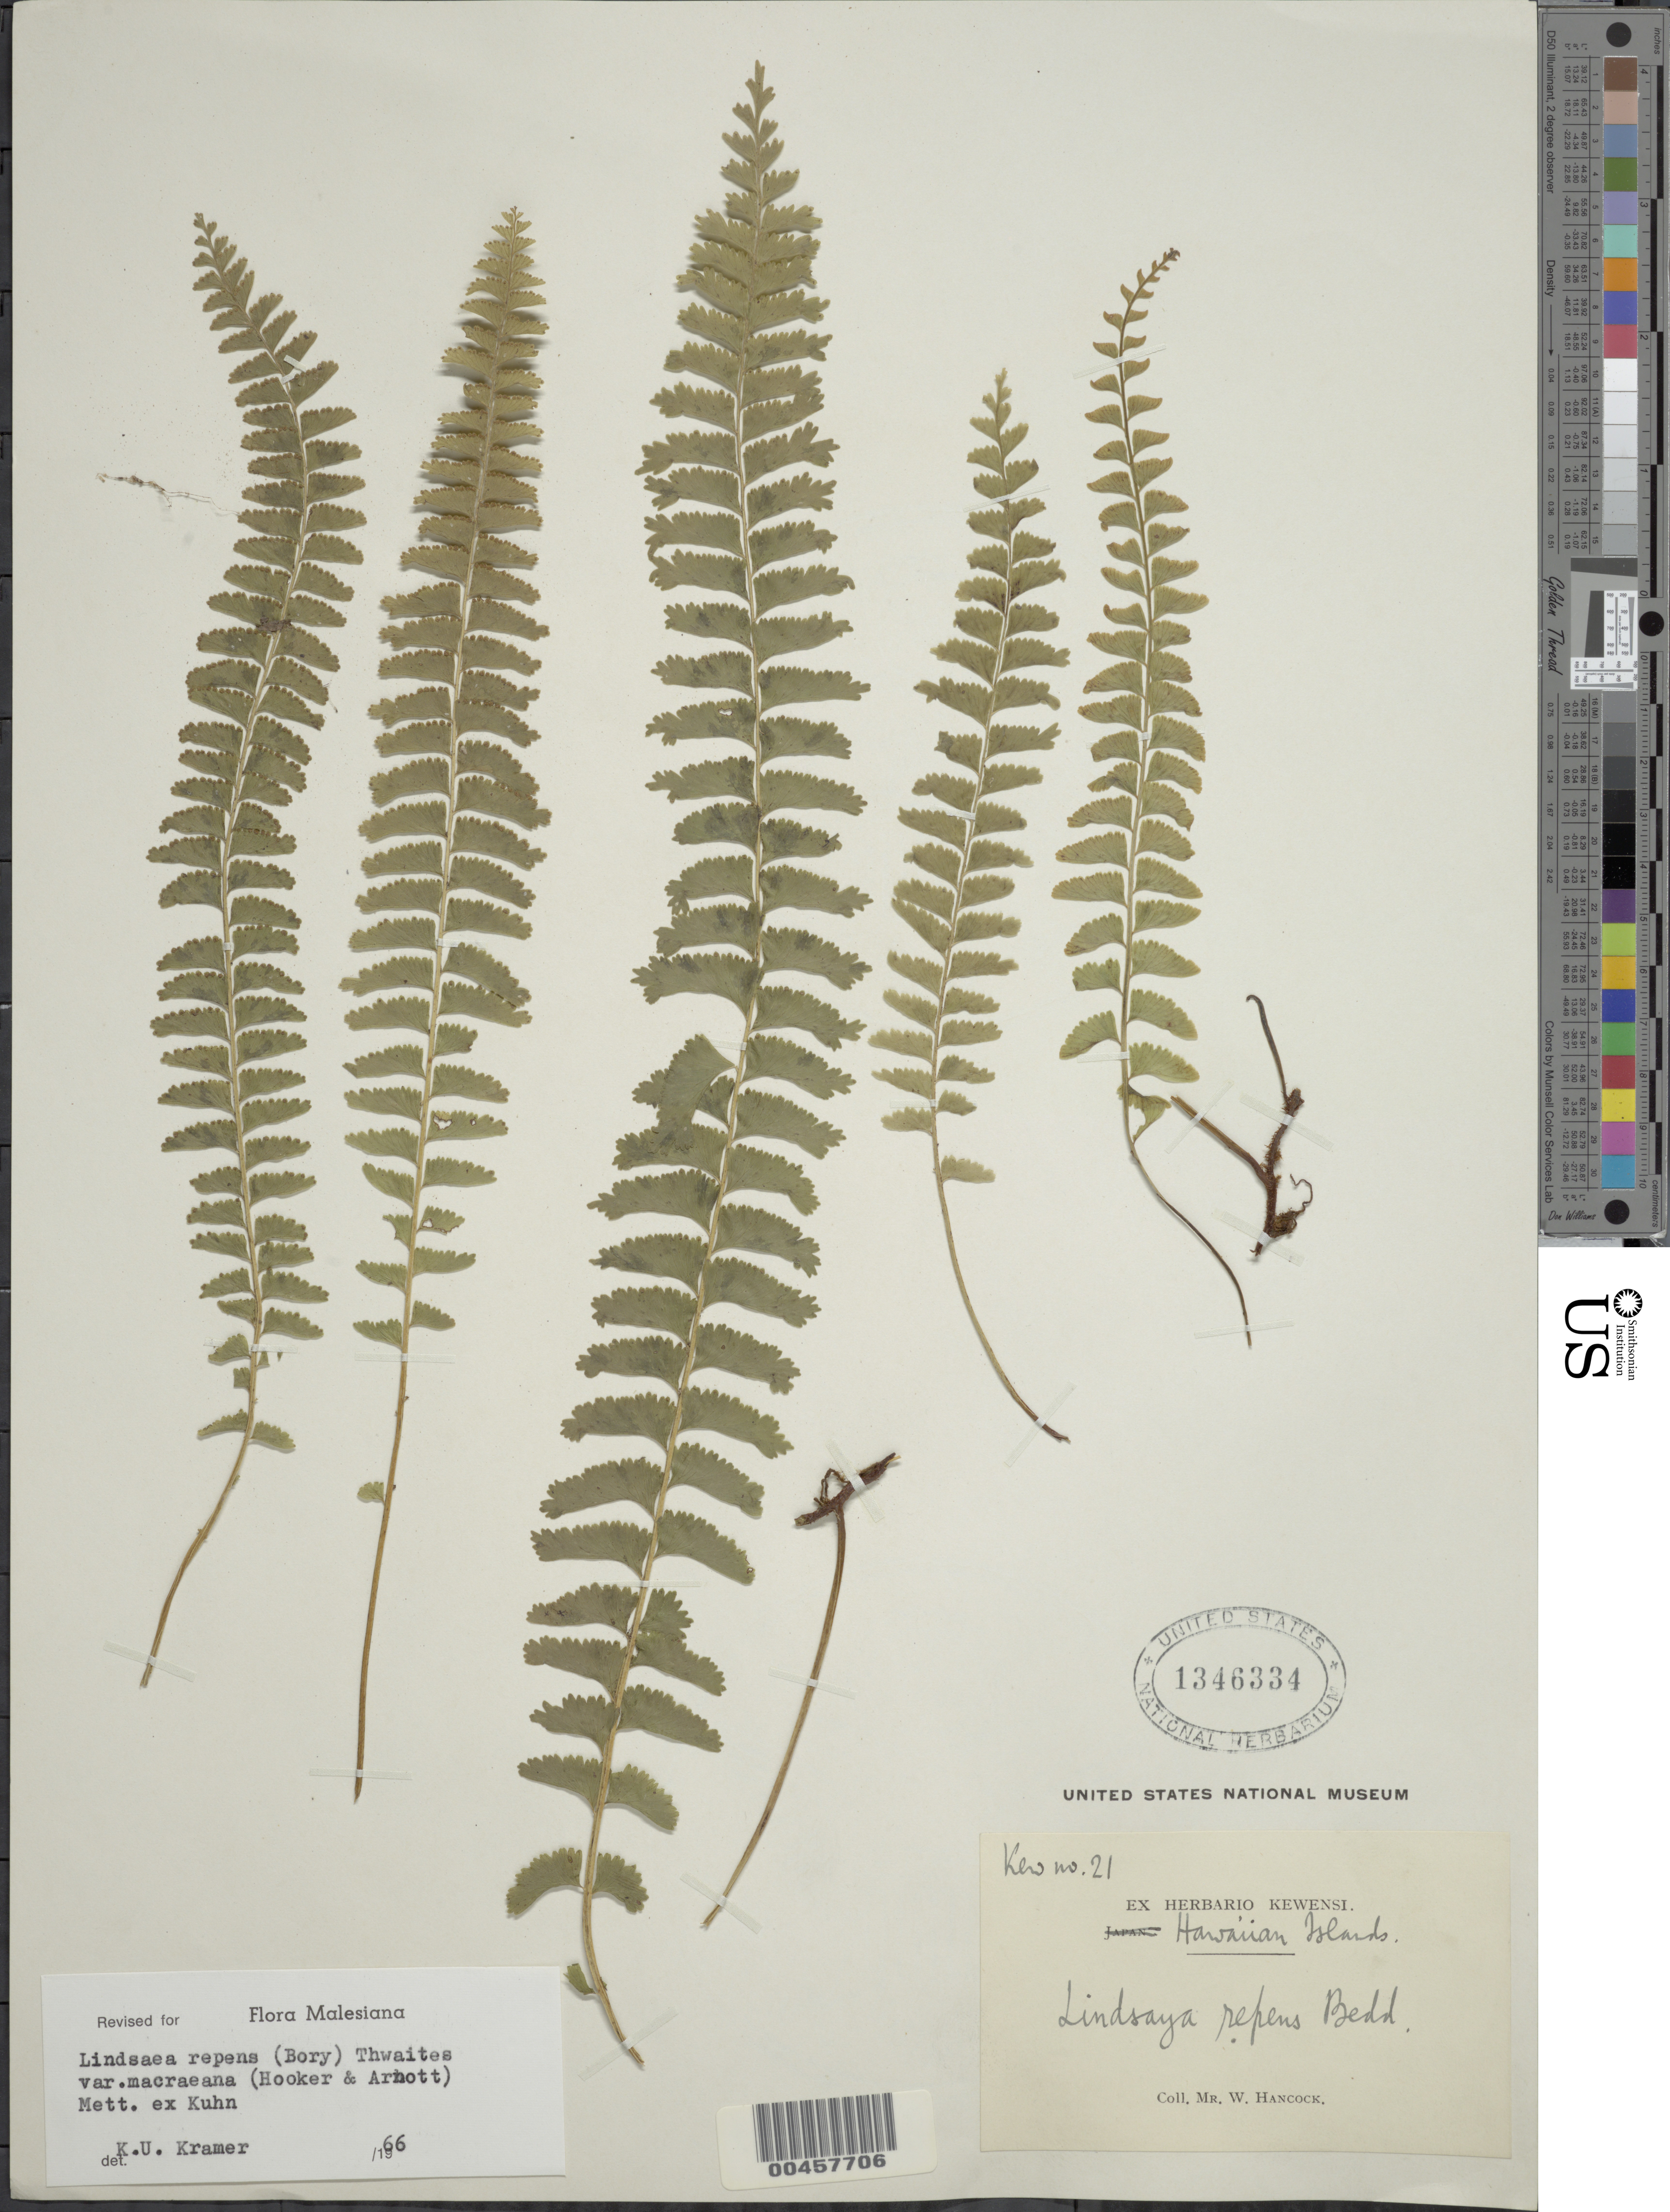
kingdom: Plantae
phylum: Tracheophyta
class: Polypodiopsida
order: Polypodiales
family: Lindsaeaceae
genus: Lindsaea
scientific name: Lindsaea repens var. macraeana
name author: (Hook. & Arn.) Mett. ex Kuhn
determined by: Kramer, K. U.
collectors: W. Hancock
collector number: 21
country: United States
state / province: Hawaii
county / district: Kauai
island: Kaua'i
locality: Hawaiian Islands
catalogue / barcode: US 1346334